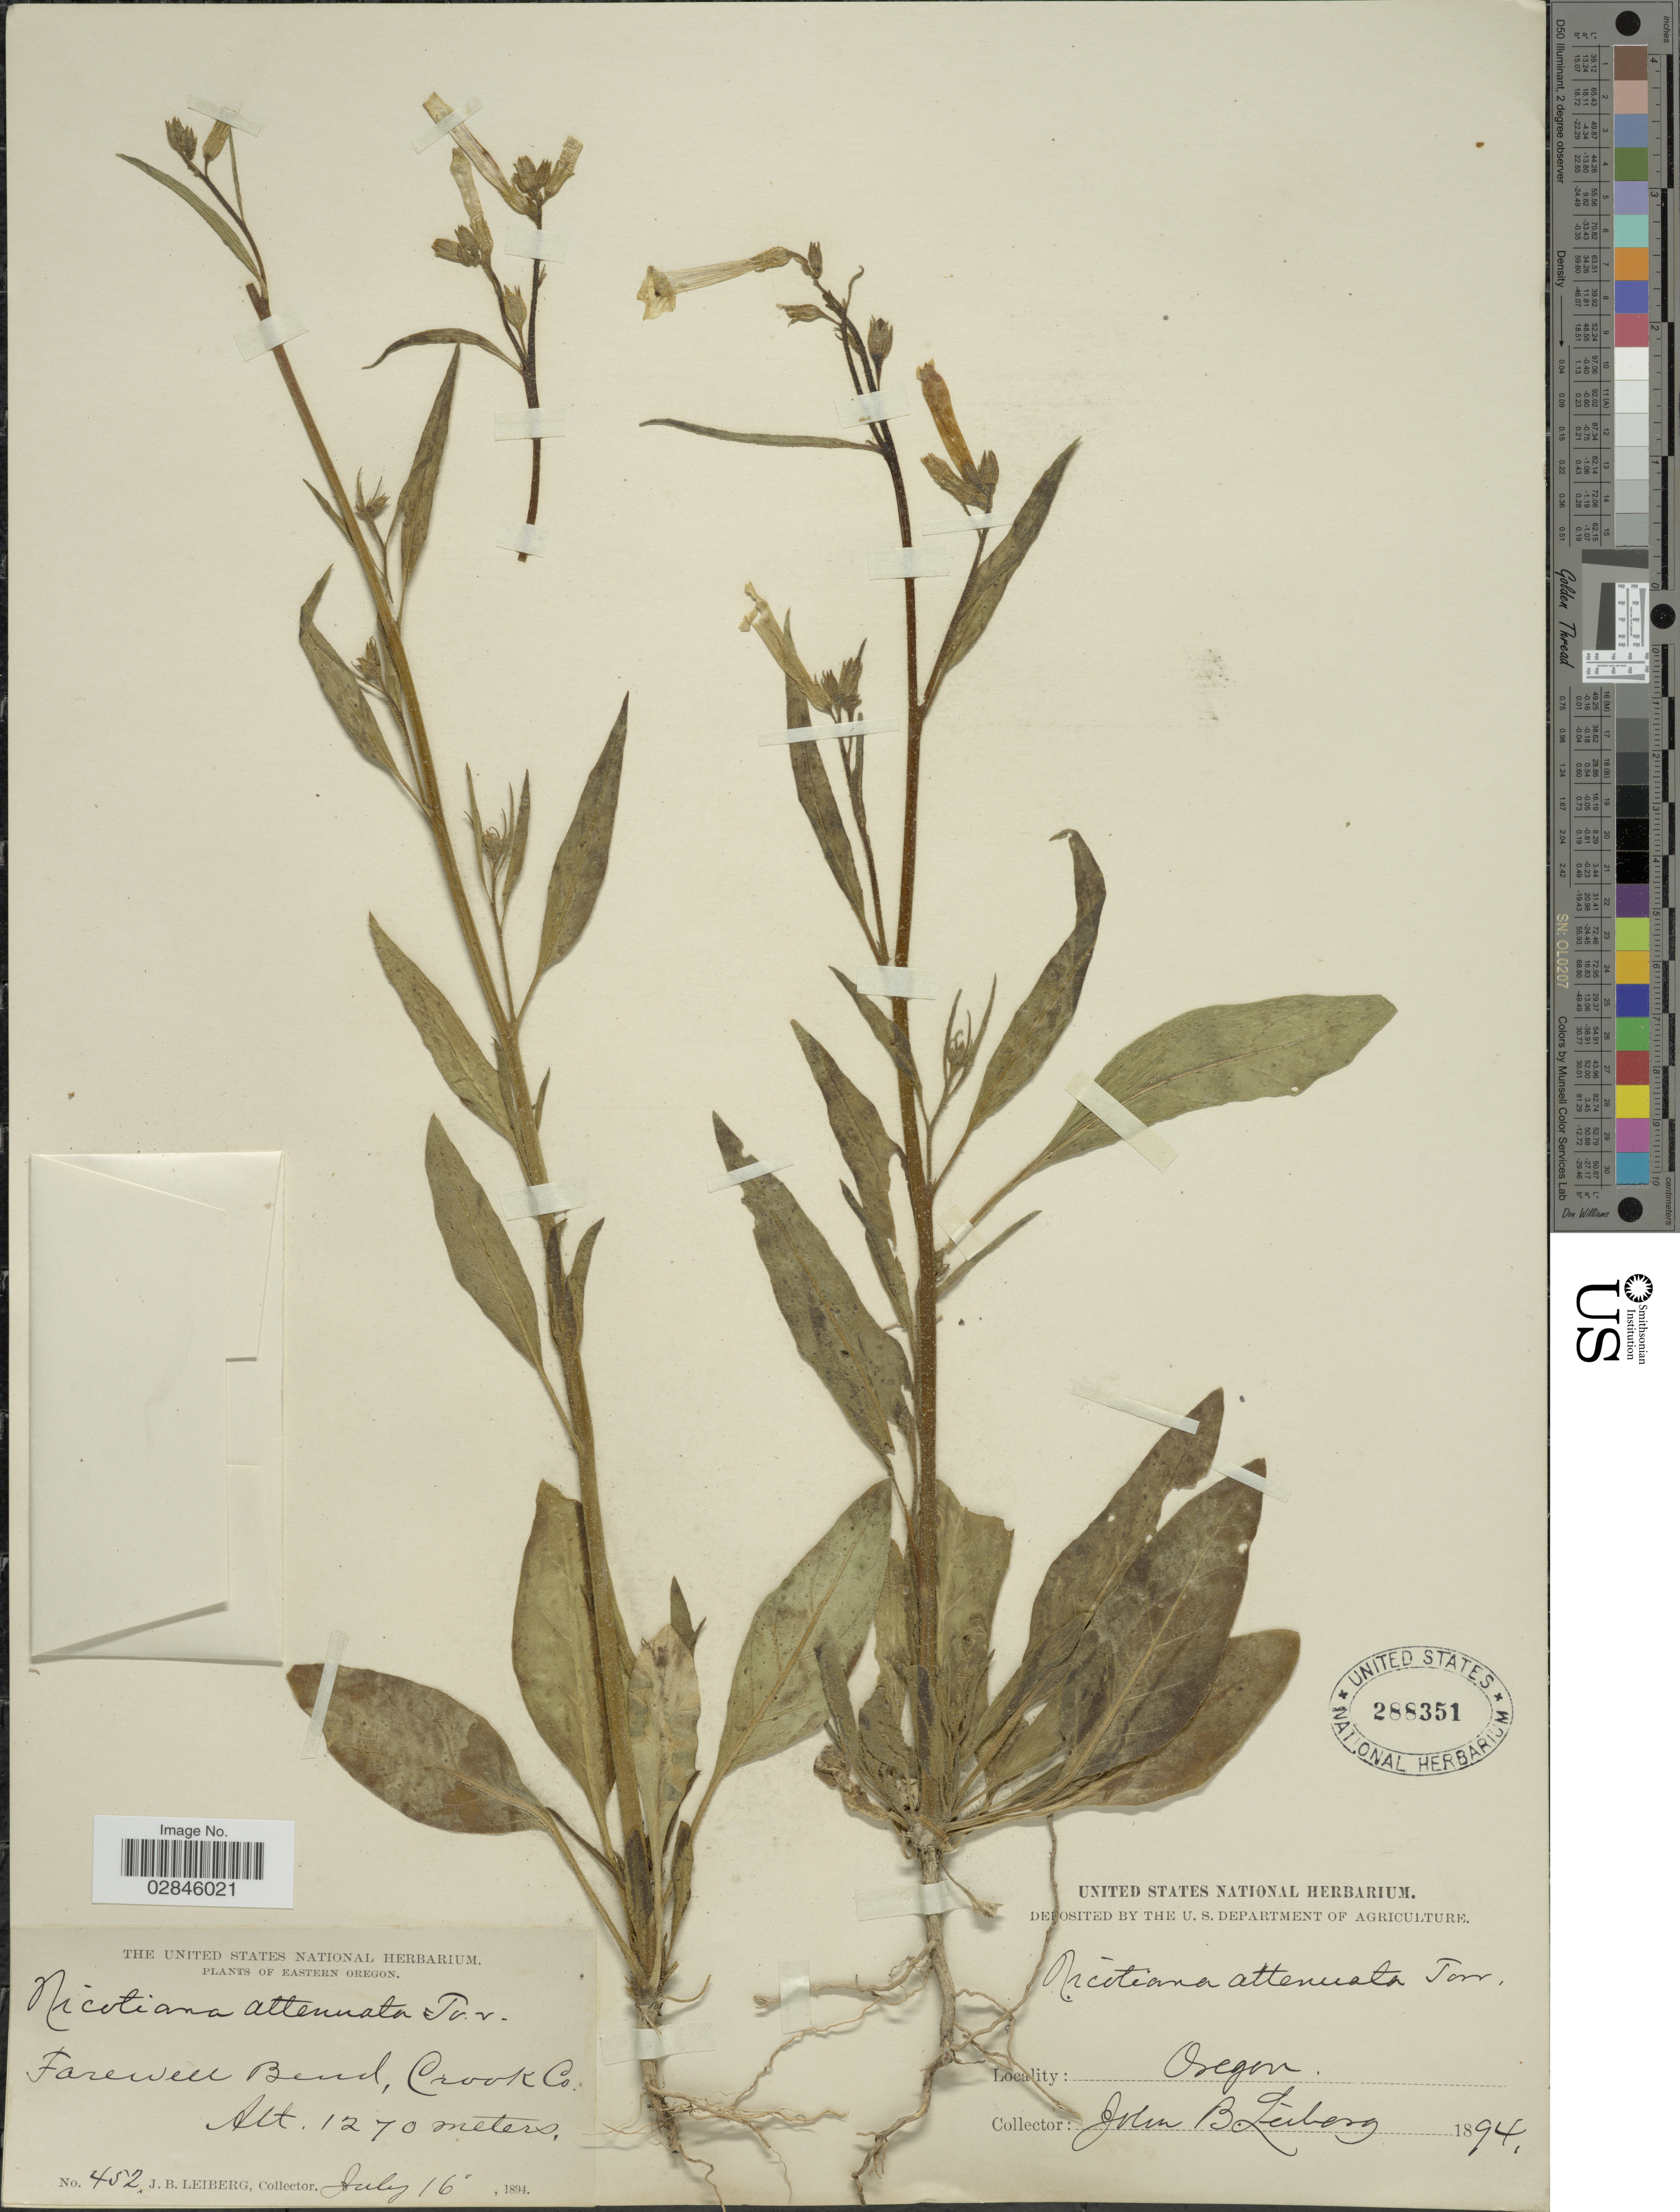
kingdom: Plantae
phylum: Tracheophyta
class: Magnoliopsida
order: Solanales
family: Solanaceae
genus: Nicotiana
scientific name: Nicotiana attenuata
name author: Torr. ex S. Watson in C. King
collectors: J. Leiberg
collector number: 452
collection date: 1894-07-16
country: United States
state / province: Oregon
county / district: Crook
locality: Eastern Oregon. Farewell Bend, Crook Co.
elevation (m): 1270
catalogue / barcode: US 288351